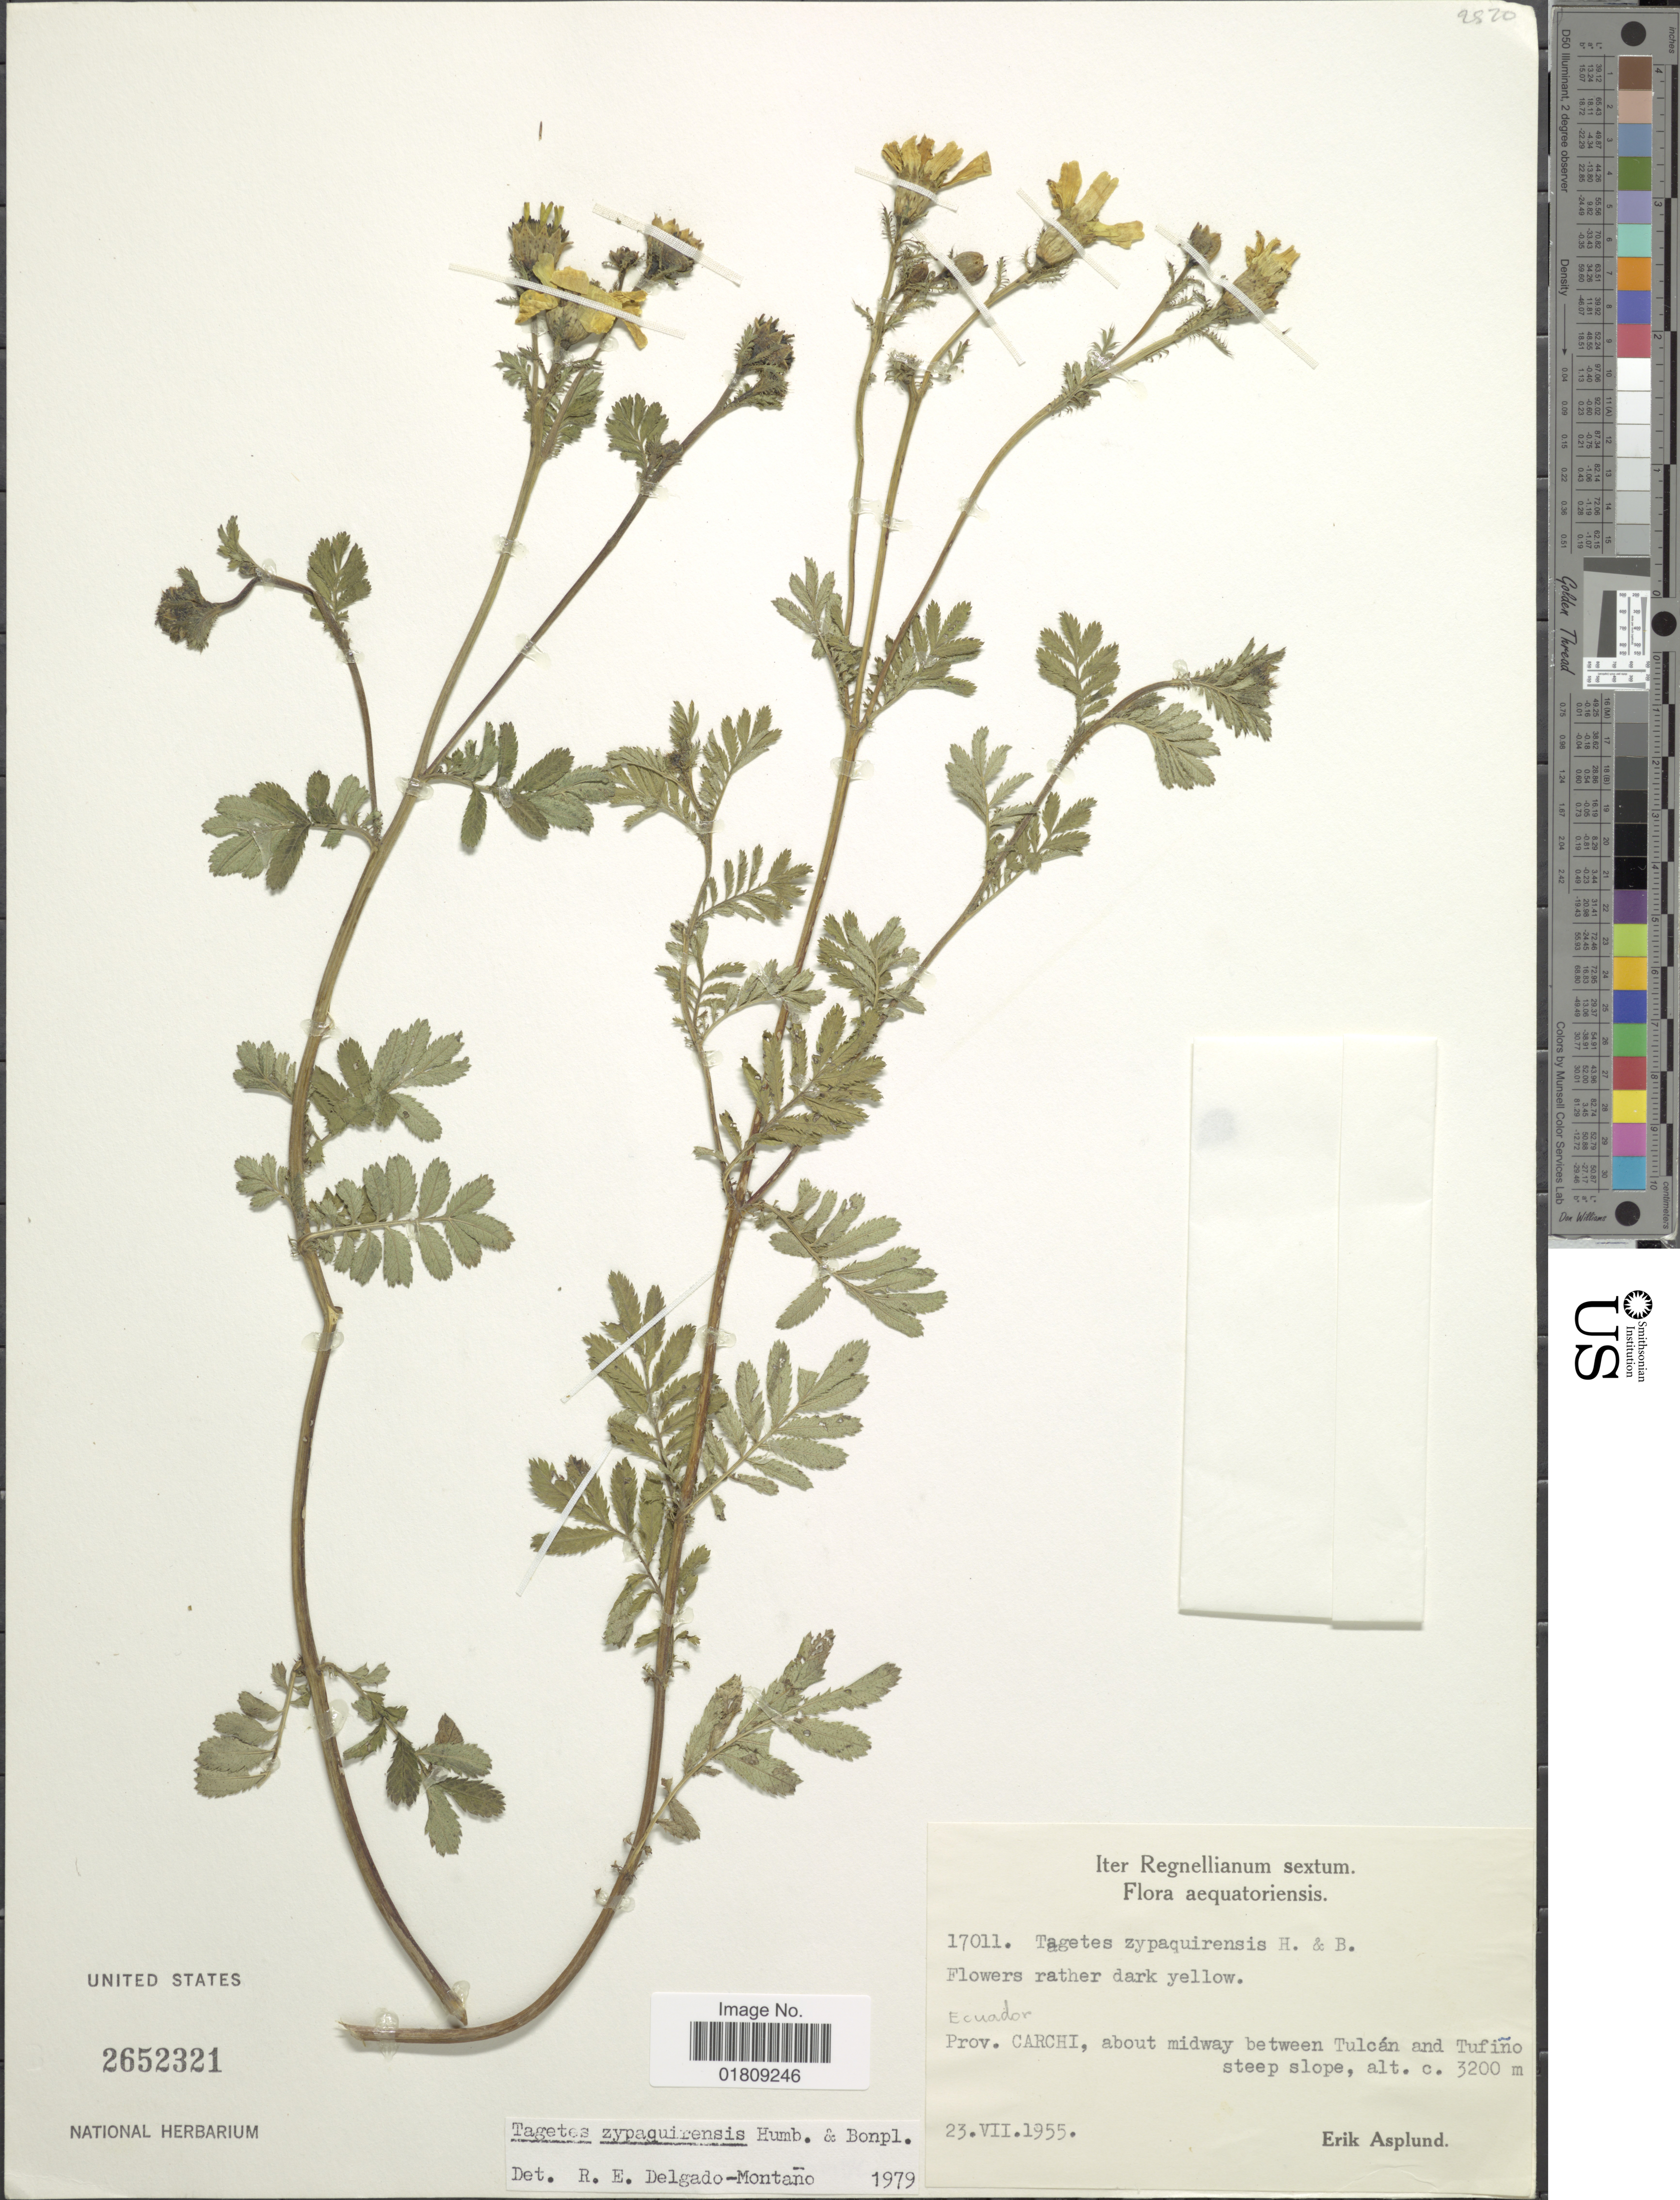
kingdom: Plantae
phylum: Tracheophyta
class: Magnoliopsida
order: Asterales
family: Asteraceae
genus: Tagetes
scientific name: Tagetes zypaquirensis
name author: Humb. & Bonpl.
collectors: E. Asplund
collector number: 17011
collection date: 1955-07-23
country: Ecuador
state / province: Carchi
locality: About midway between Tulcan and Tufino steep slope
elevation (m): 3200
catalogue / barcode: US 2652321